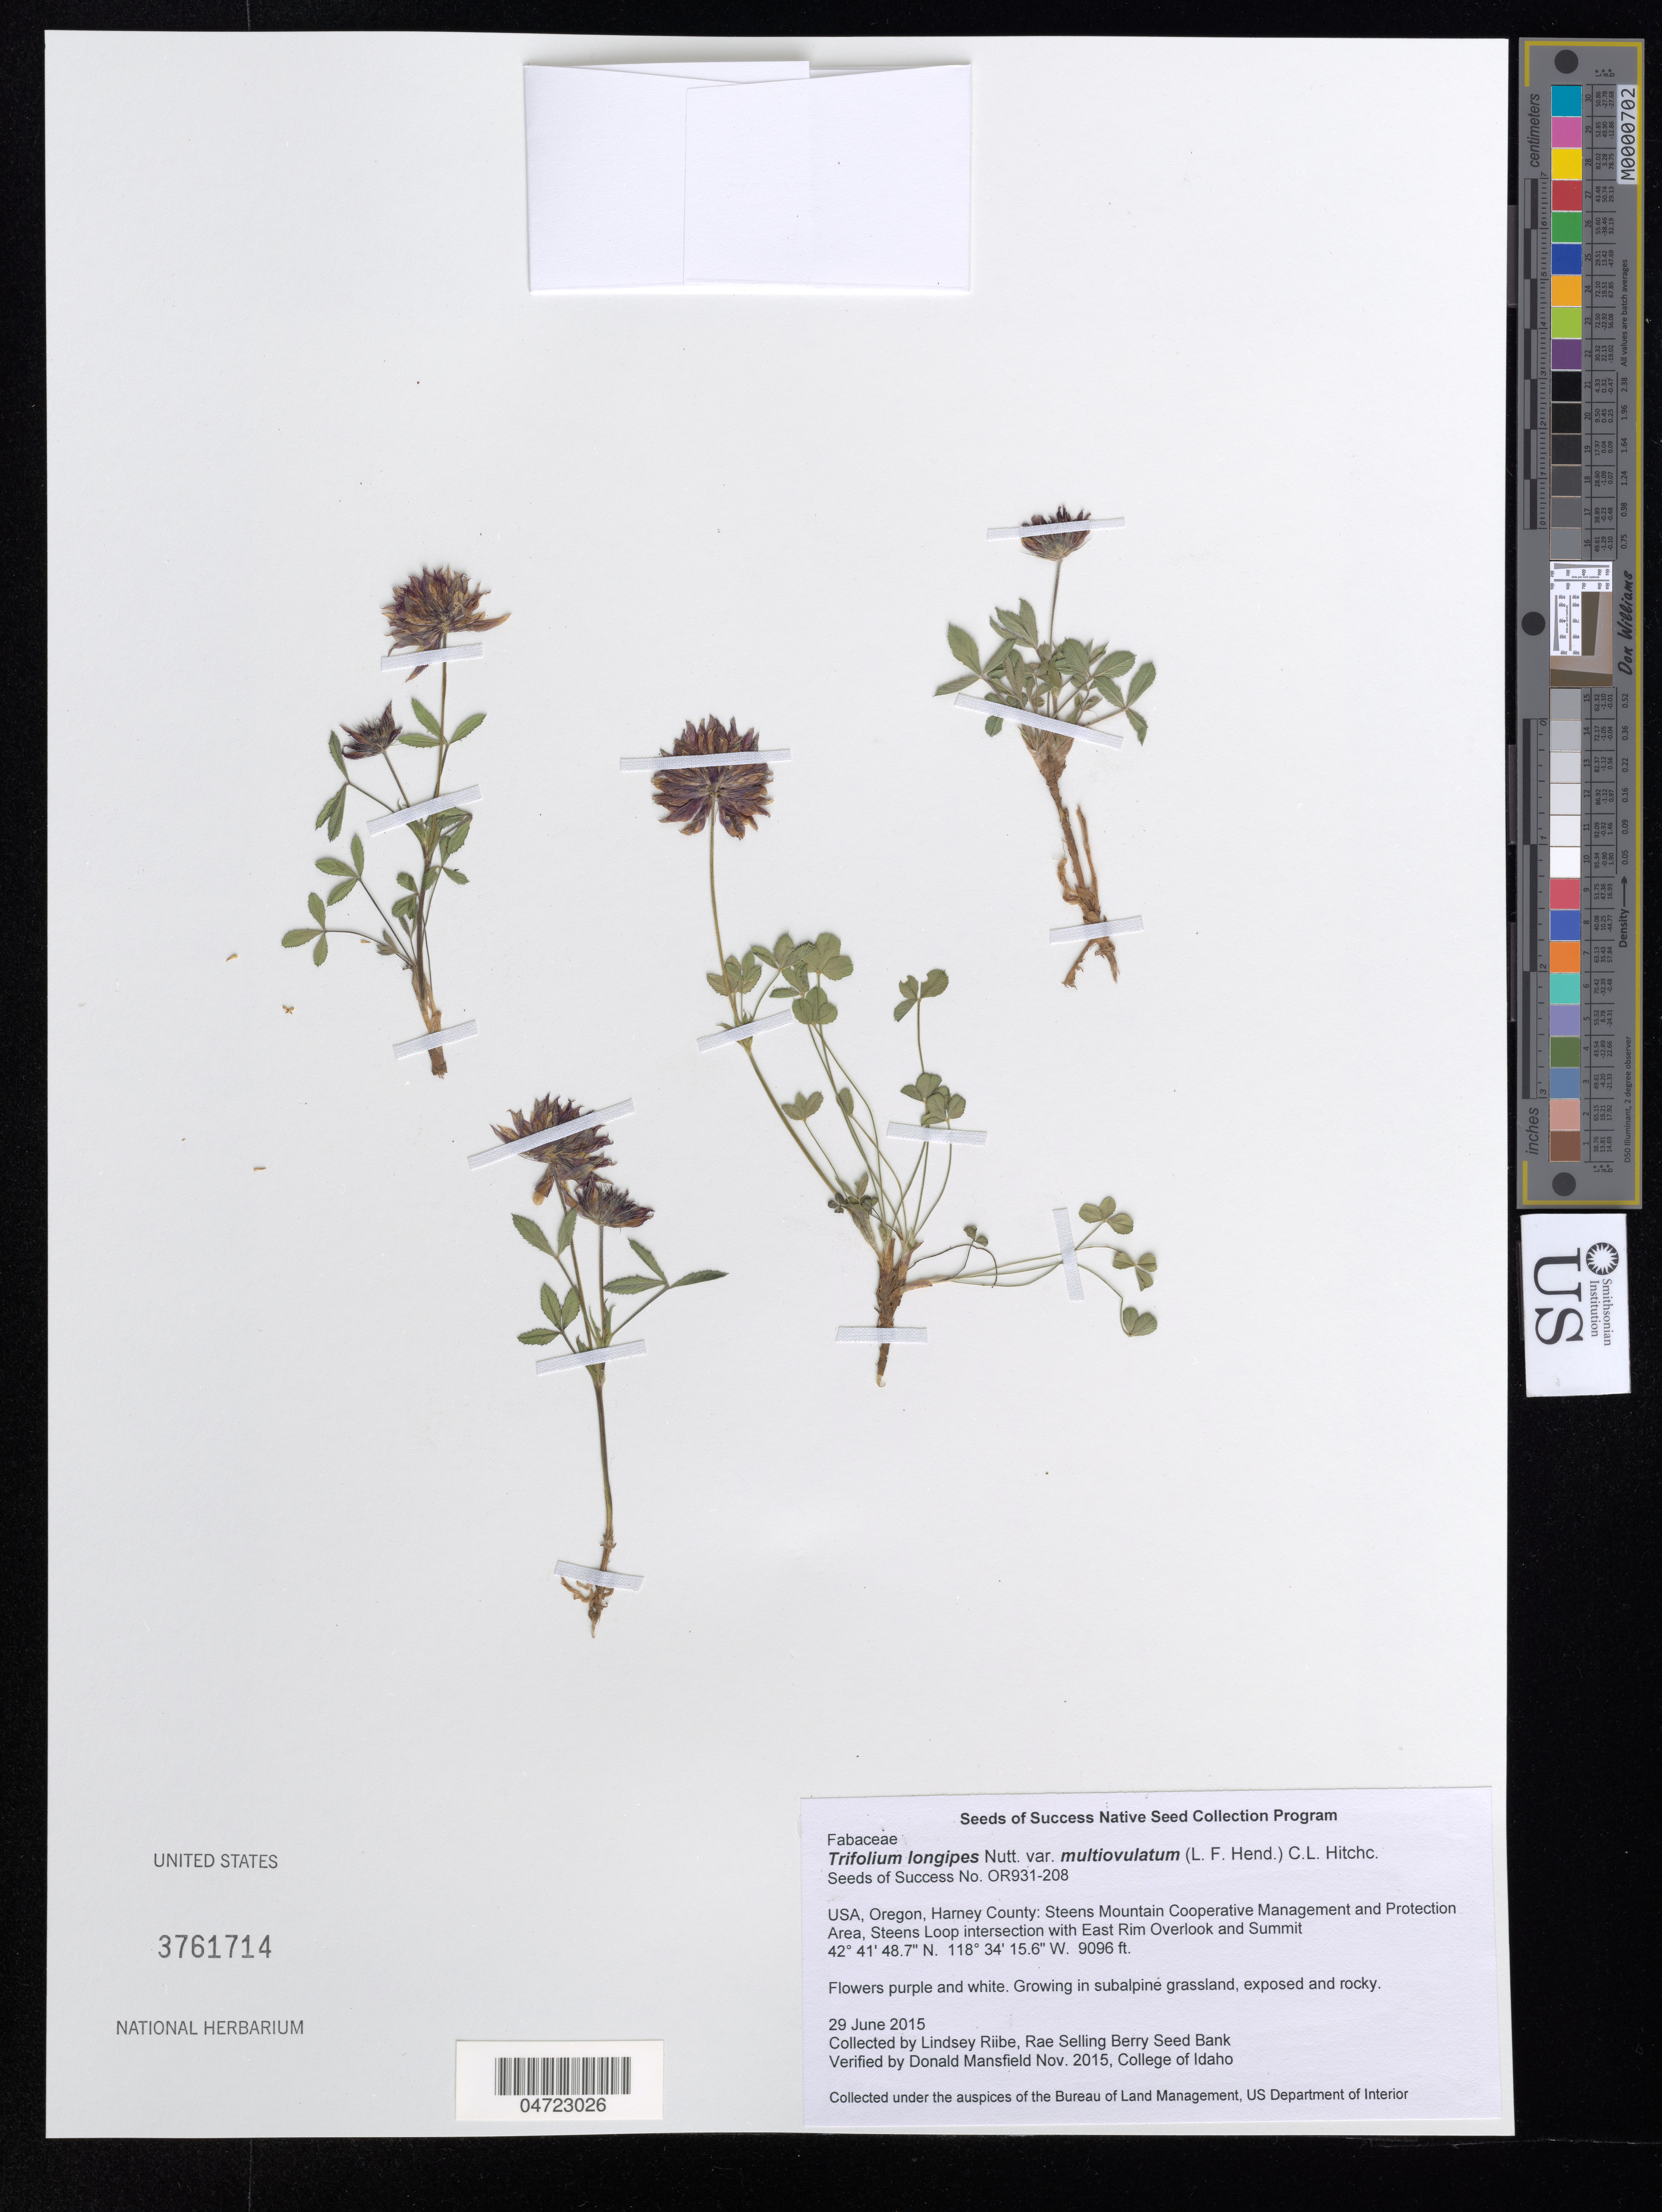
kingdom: Plantae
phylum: Tracheophyta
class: Magnoliopsida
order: Fabales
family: Fabaceae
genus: Trifolium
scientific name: Trifolium longipes var. pygmaeum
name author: A. Gray in Ives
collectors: L. Riibe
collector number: OR931-208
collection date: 2015-06-29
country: United States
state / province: Oregon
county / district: Harney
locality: Harney County: Steens Mountain Cooperative Management and Protection Area, Steens Loop intersection with East Rim Overlook and Summit.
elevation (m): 2772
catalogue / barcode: US 3761714